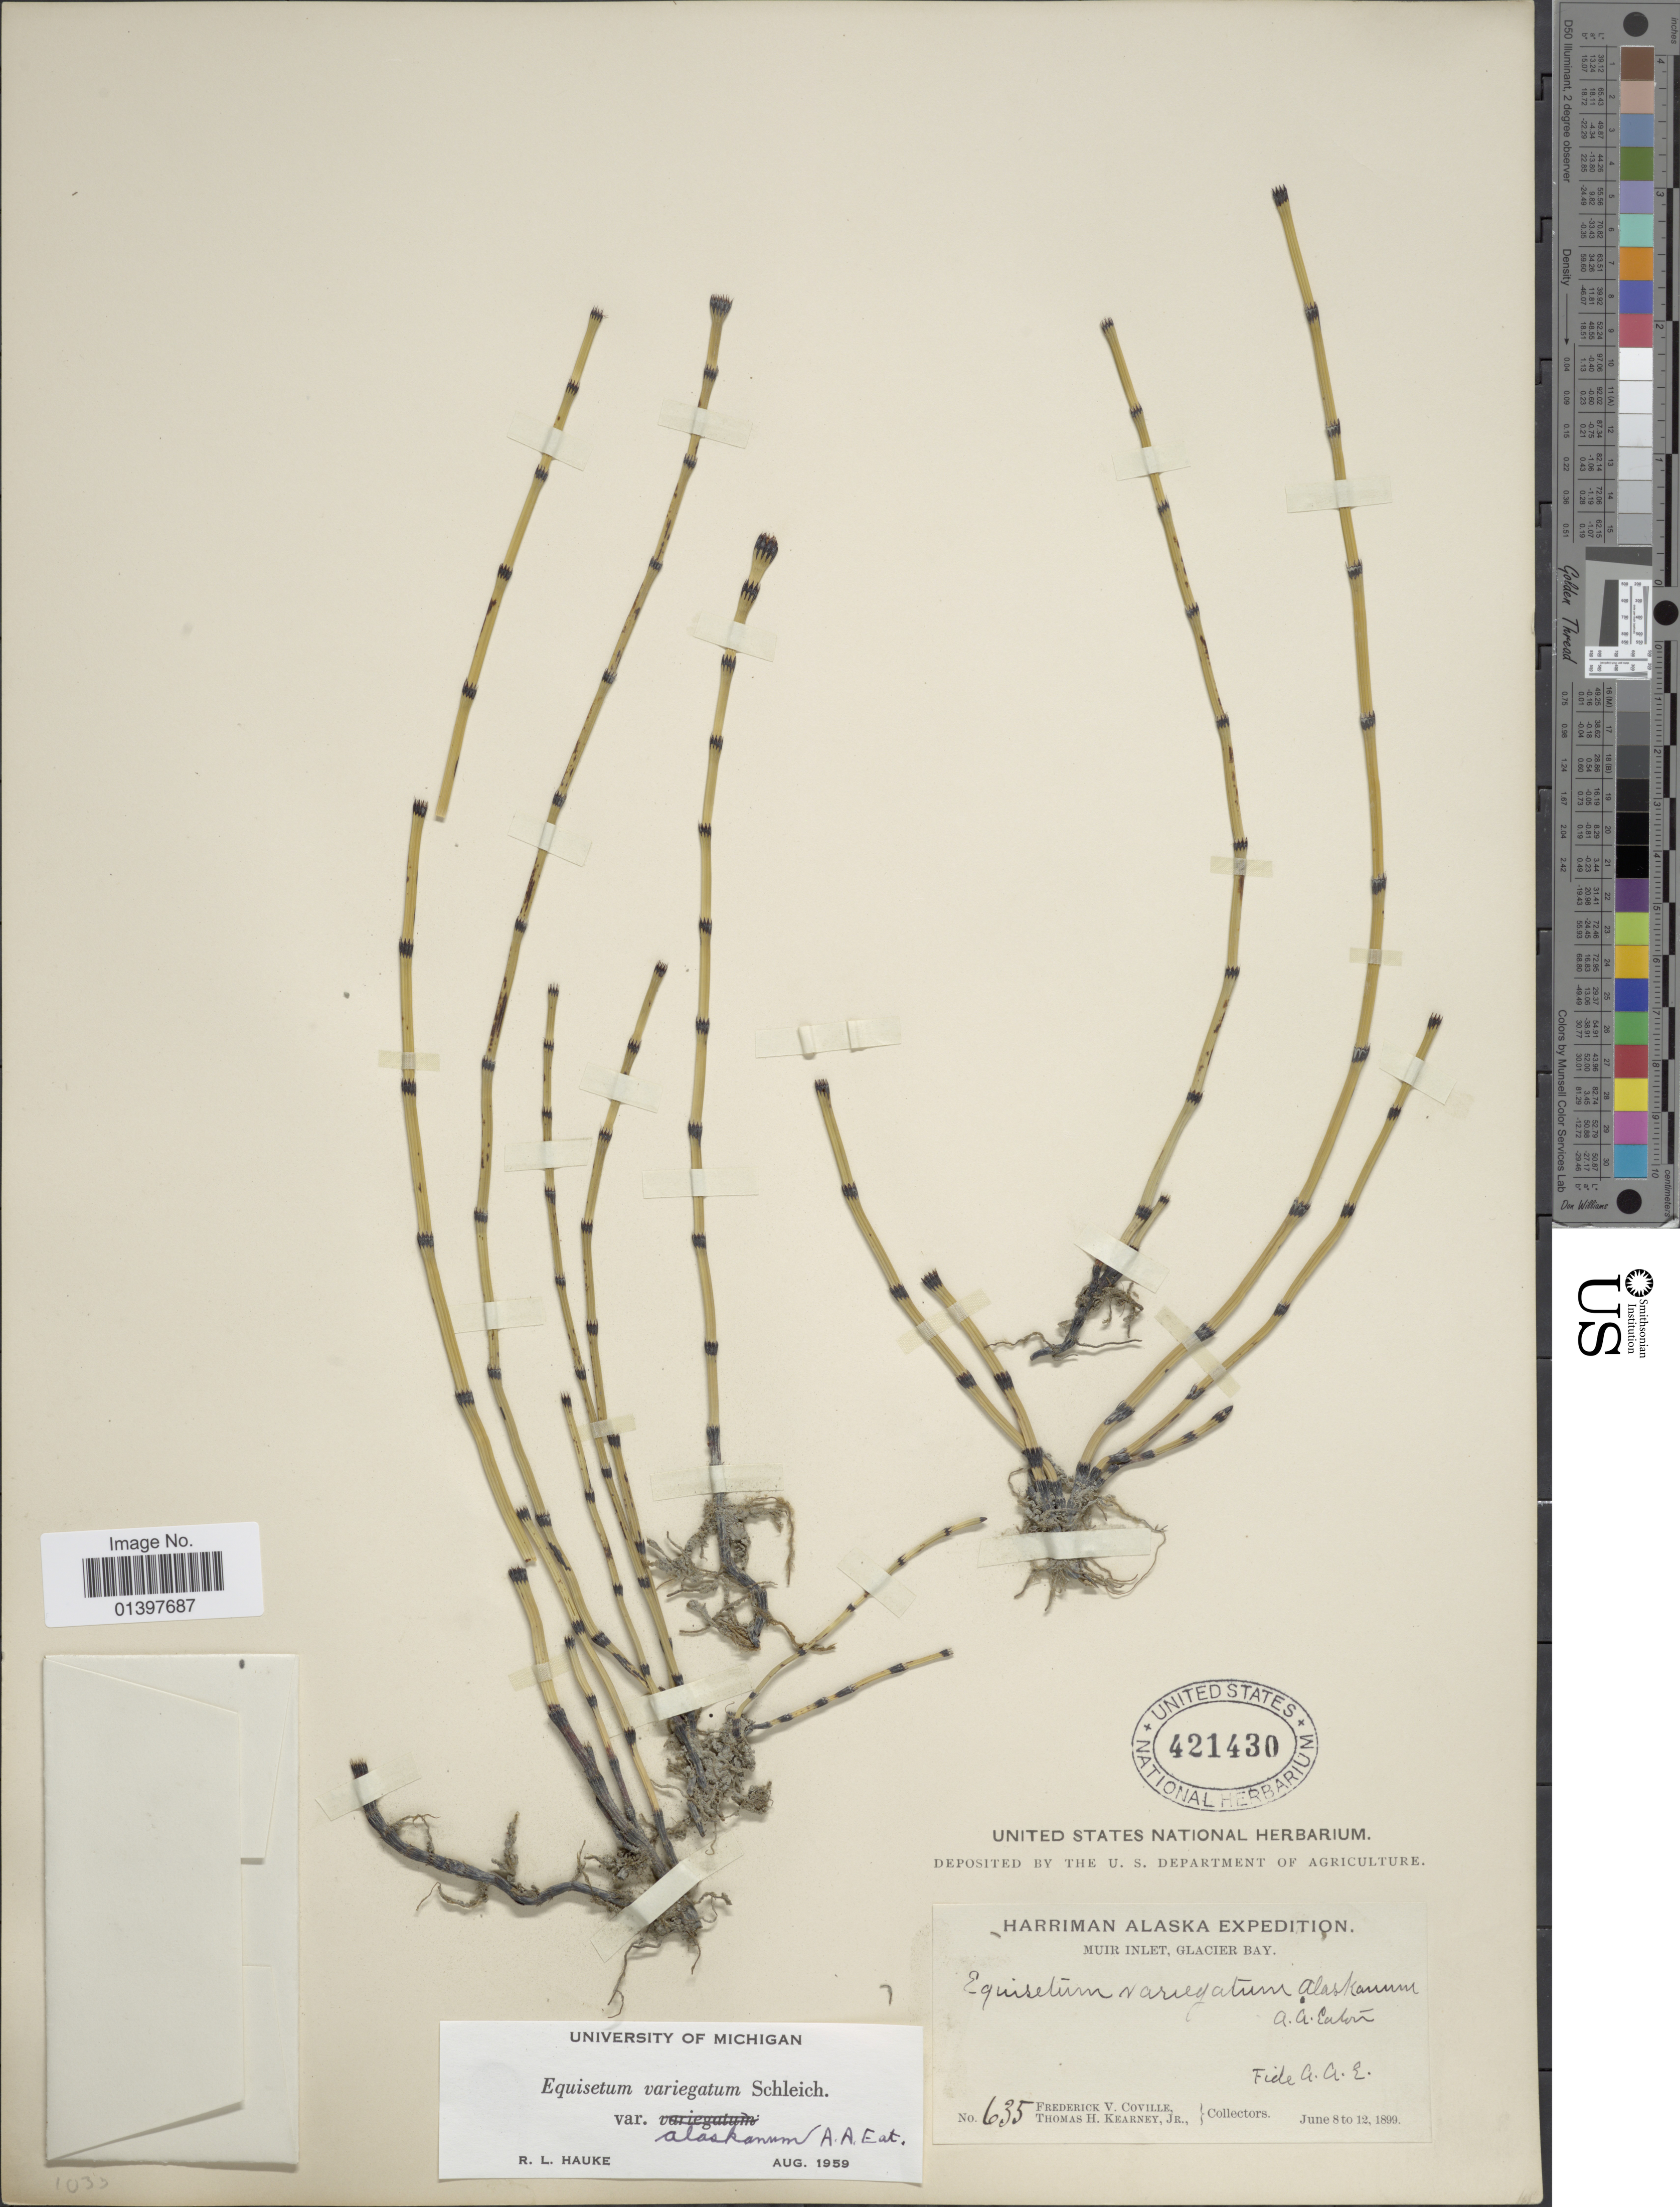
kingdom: Plantae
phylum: Tracheophyta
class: Polypodiopsida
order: Equisetales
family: Equisetaceae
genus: Equisetum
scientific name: Equisetum variegatum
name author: Schleich. ex F. Weber & D. Mohr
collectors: F. V. Coville & T. H. Kearney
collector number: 635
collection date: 1899-06-08/1899-06-12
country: United States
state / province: Alaska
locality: Muir Inlet, Glacier Bay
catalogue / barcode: US 421430